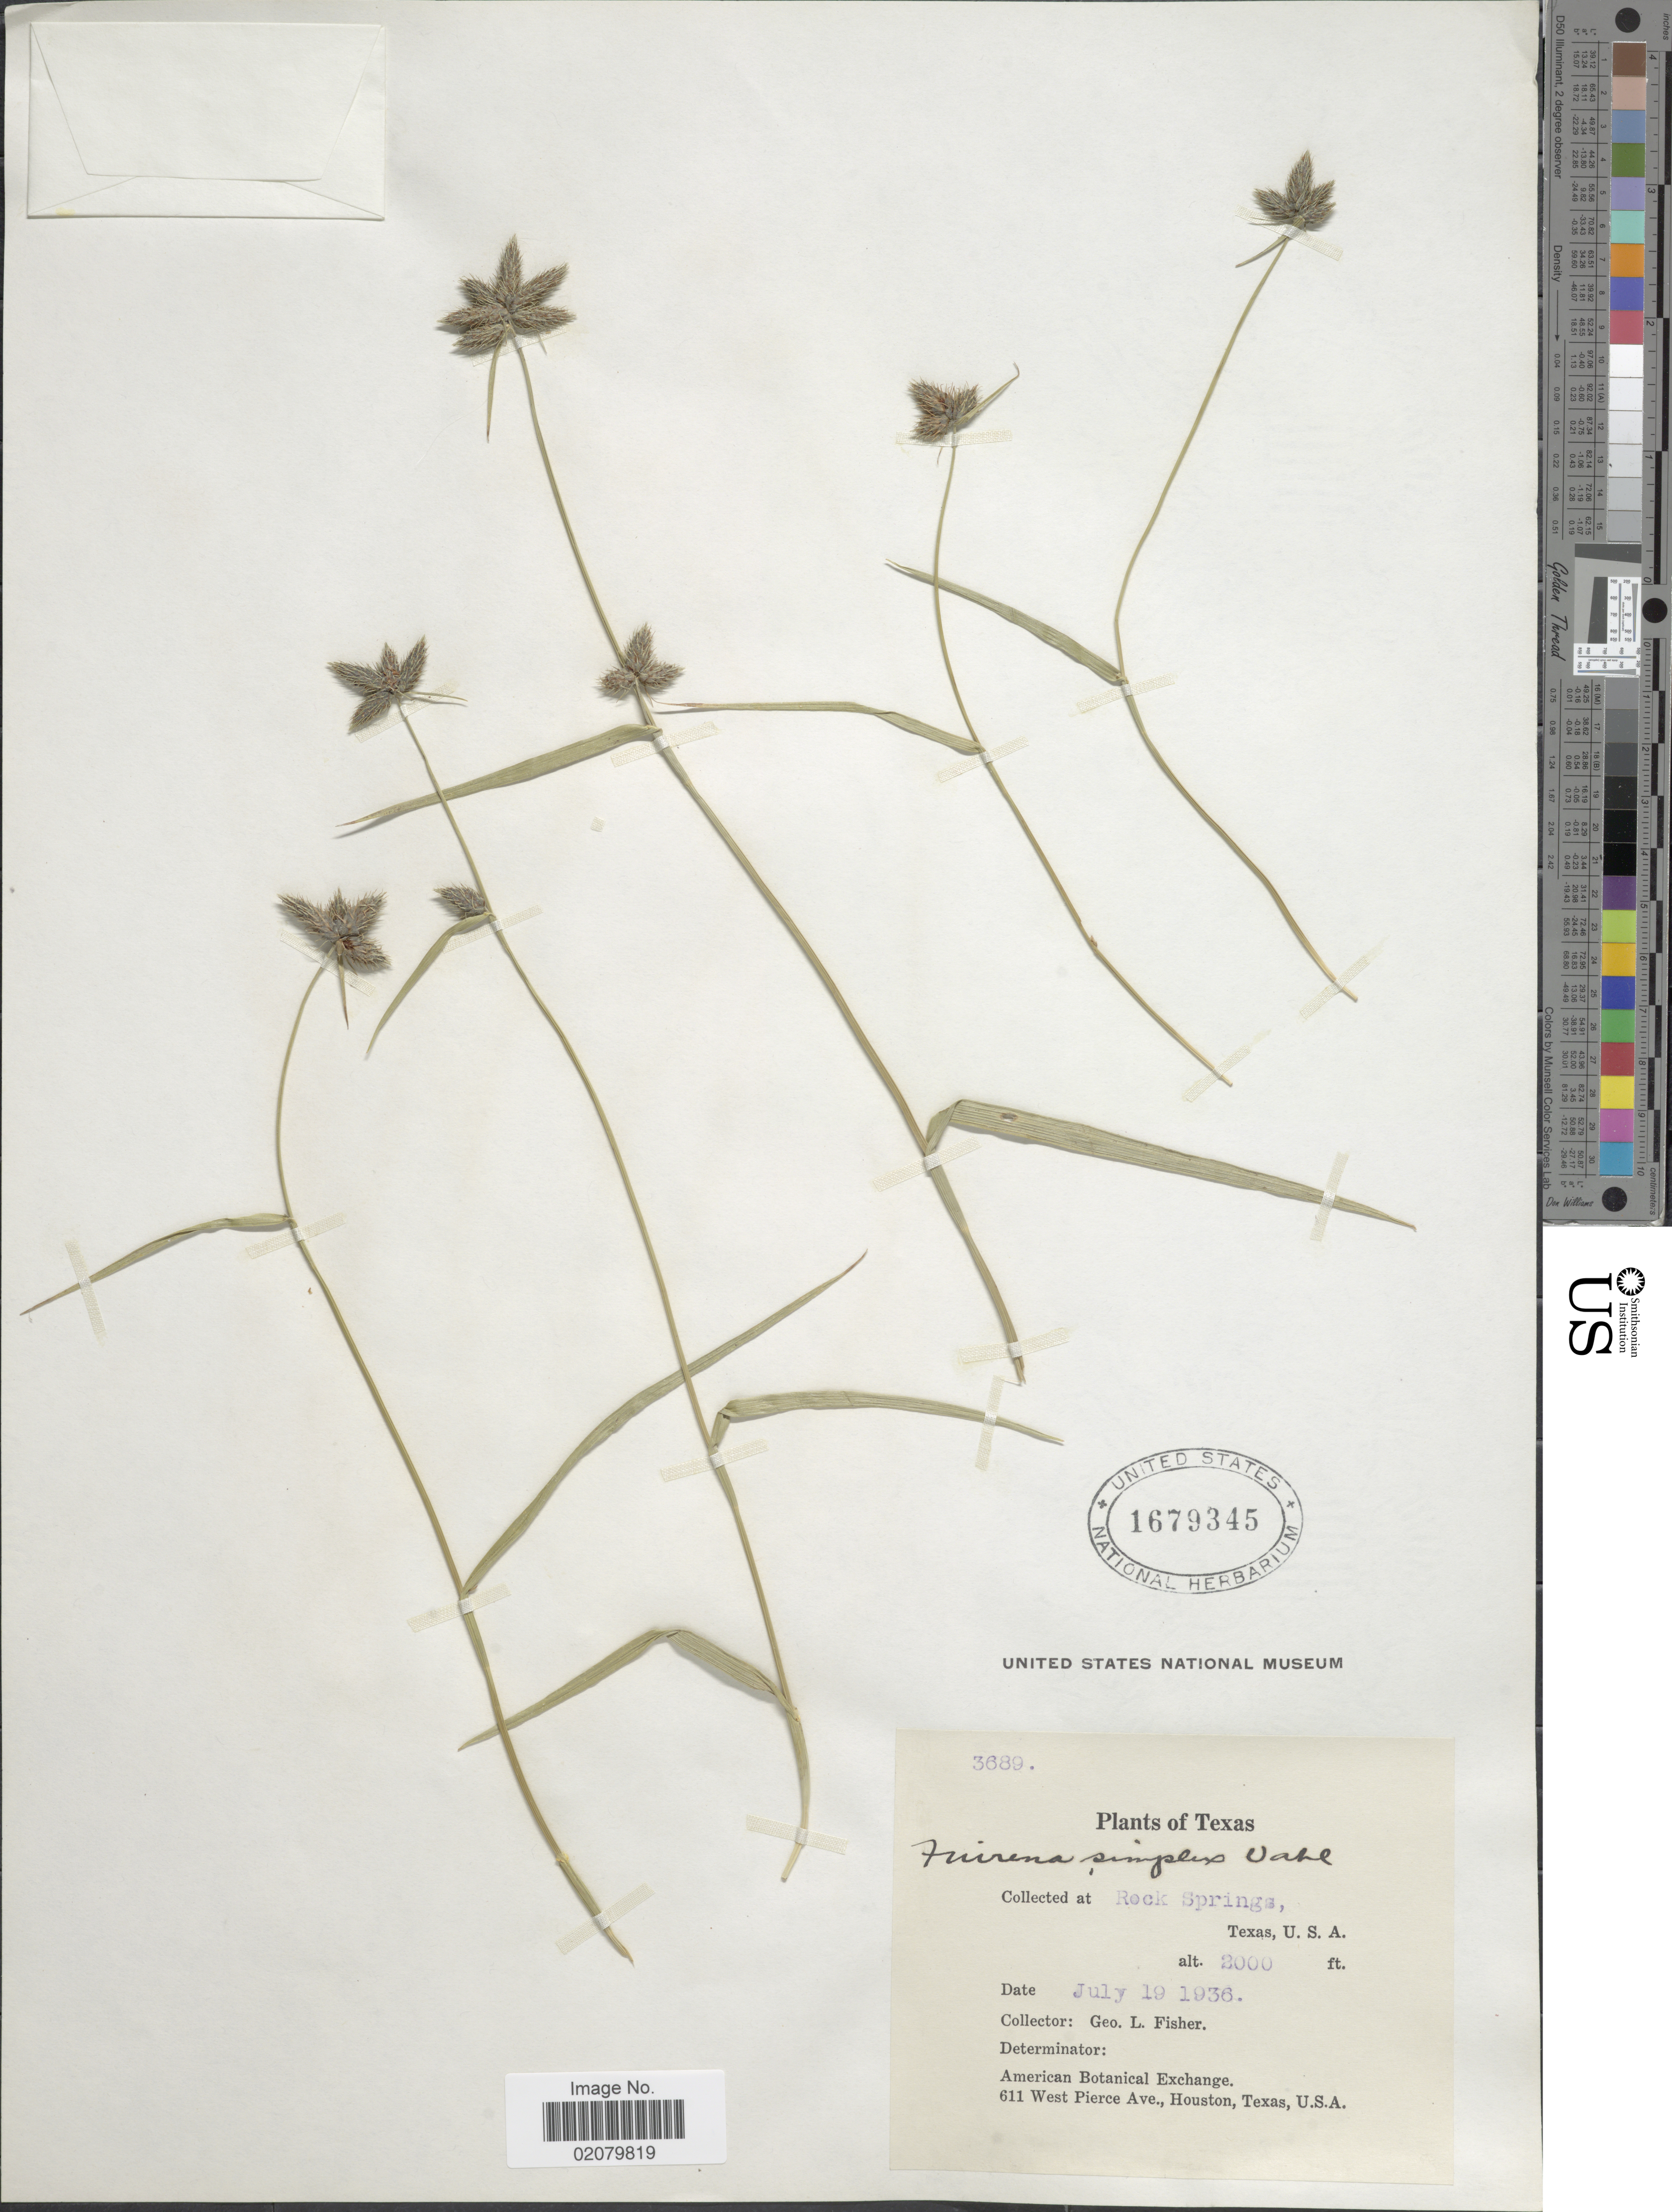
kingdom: Plantae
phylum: Tracheophyta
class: Liliopsida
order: Poales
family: Cyperaceae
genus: Fuirena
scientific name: Fuirena simplex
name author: Vahl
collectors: G. L. Fisher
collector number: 3689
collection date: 1936-07-19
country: United States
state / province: Texas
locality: Rock Springs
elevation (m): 610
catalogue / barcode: US 1679345